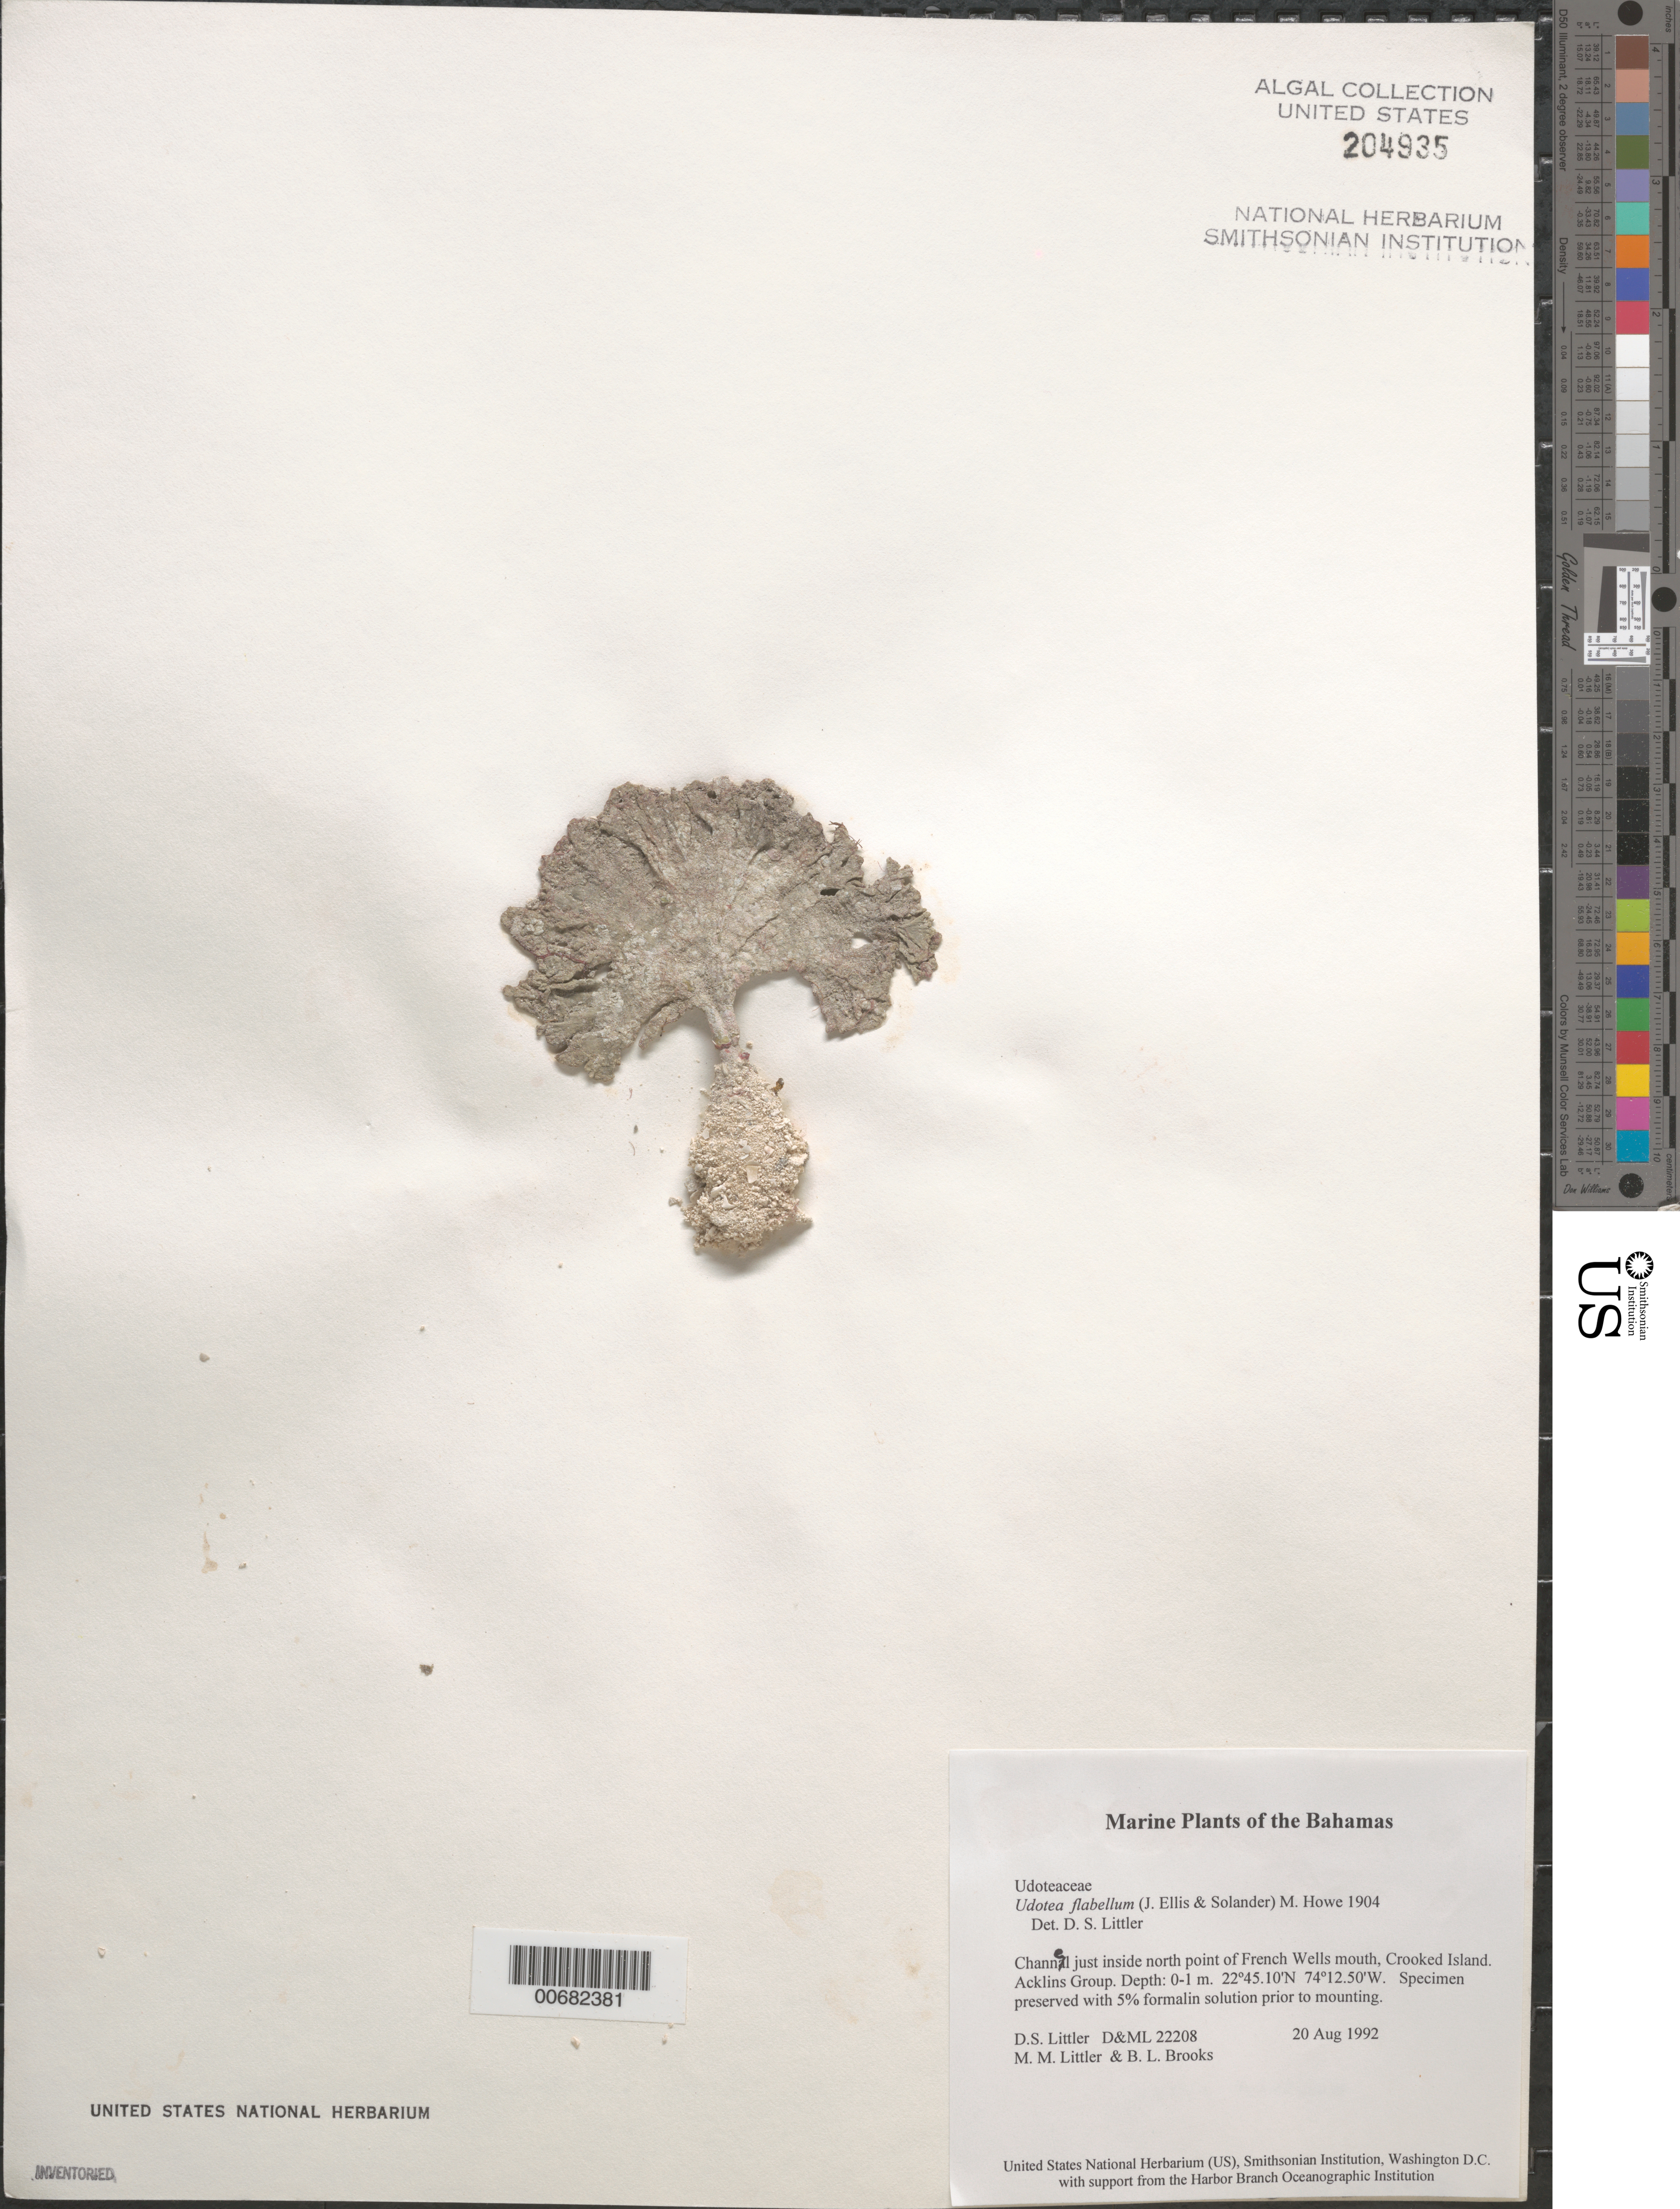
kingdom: Plantae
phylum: Chlorophyta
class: Ulvophyceae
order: Bryopsidales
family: Udoteaceae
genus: Udotea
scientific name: Udotea flabellum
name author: (J. Ellis & Sol.) M. Howe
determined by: Littler, D. S.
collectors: D. S. Littler, M. M. Littler & B. Brooks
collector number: D&ML 22208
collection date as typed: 20 Aug 1992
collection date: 1992-08-20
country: Bahamas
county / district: Crooked Island District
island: Crooked Island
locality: Channel just inside north point of French Wells mouth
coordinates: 22 45.10' N, 74 12.50' W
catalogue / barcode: US 204935